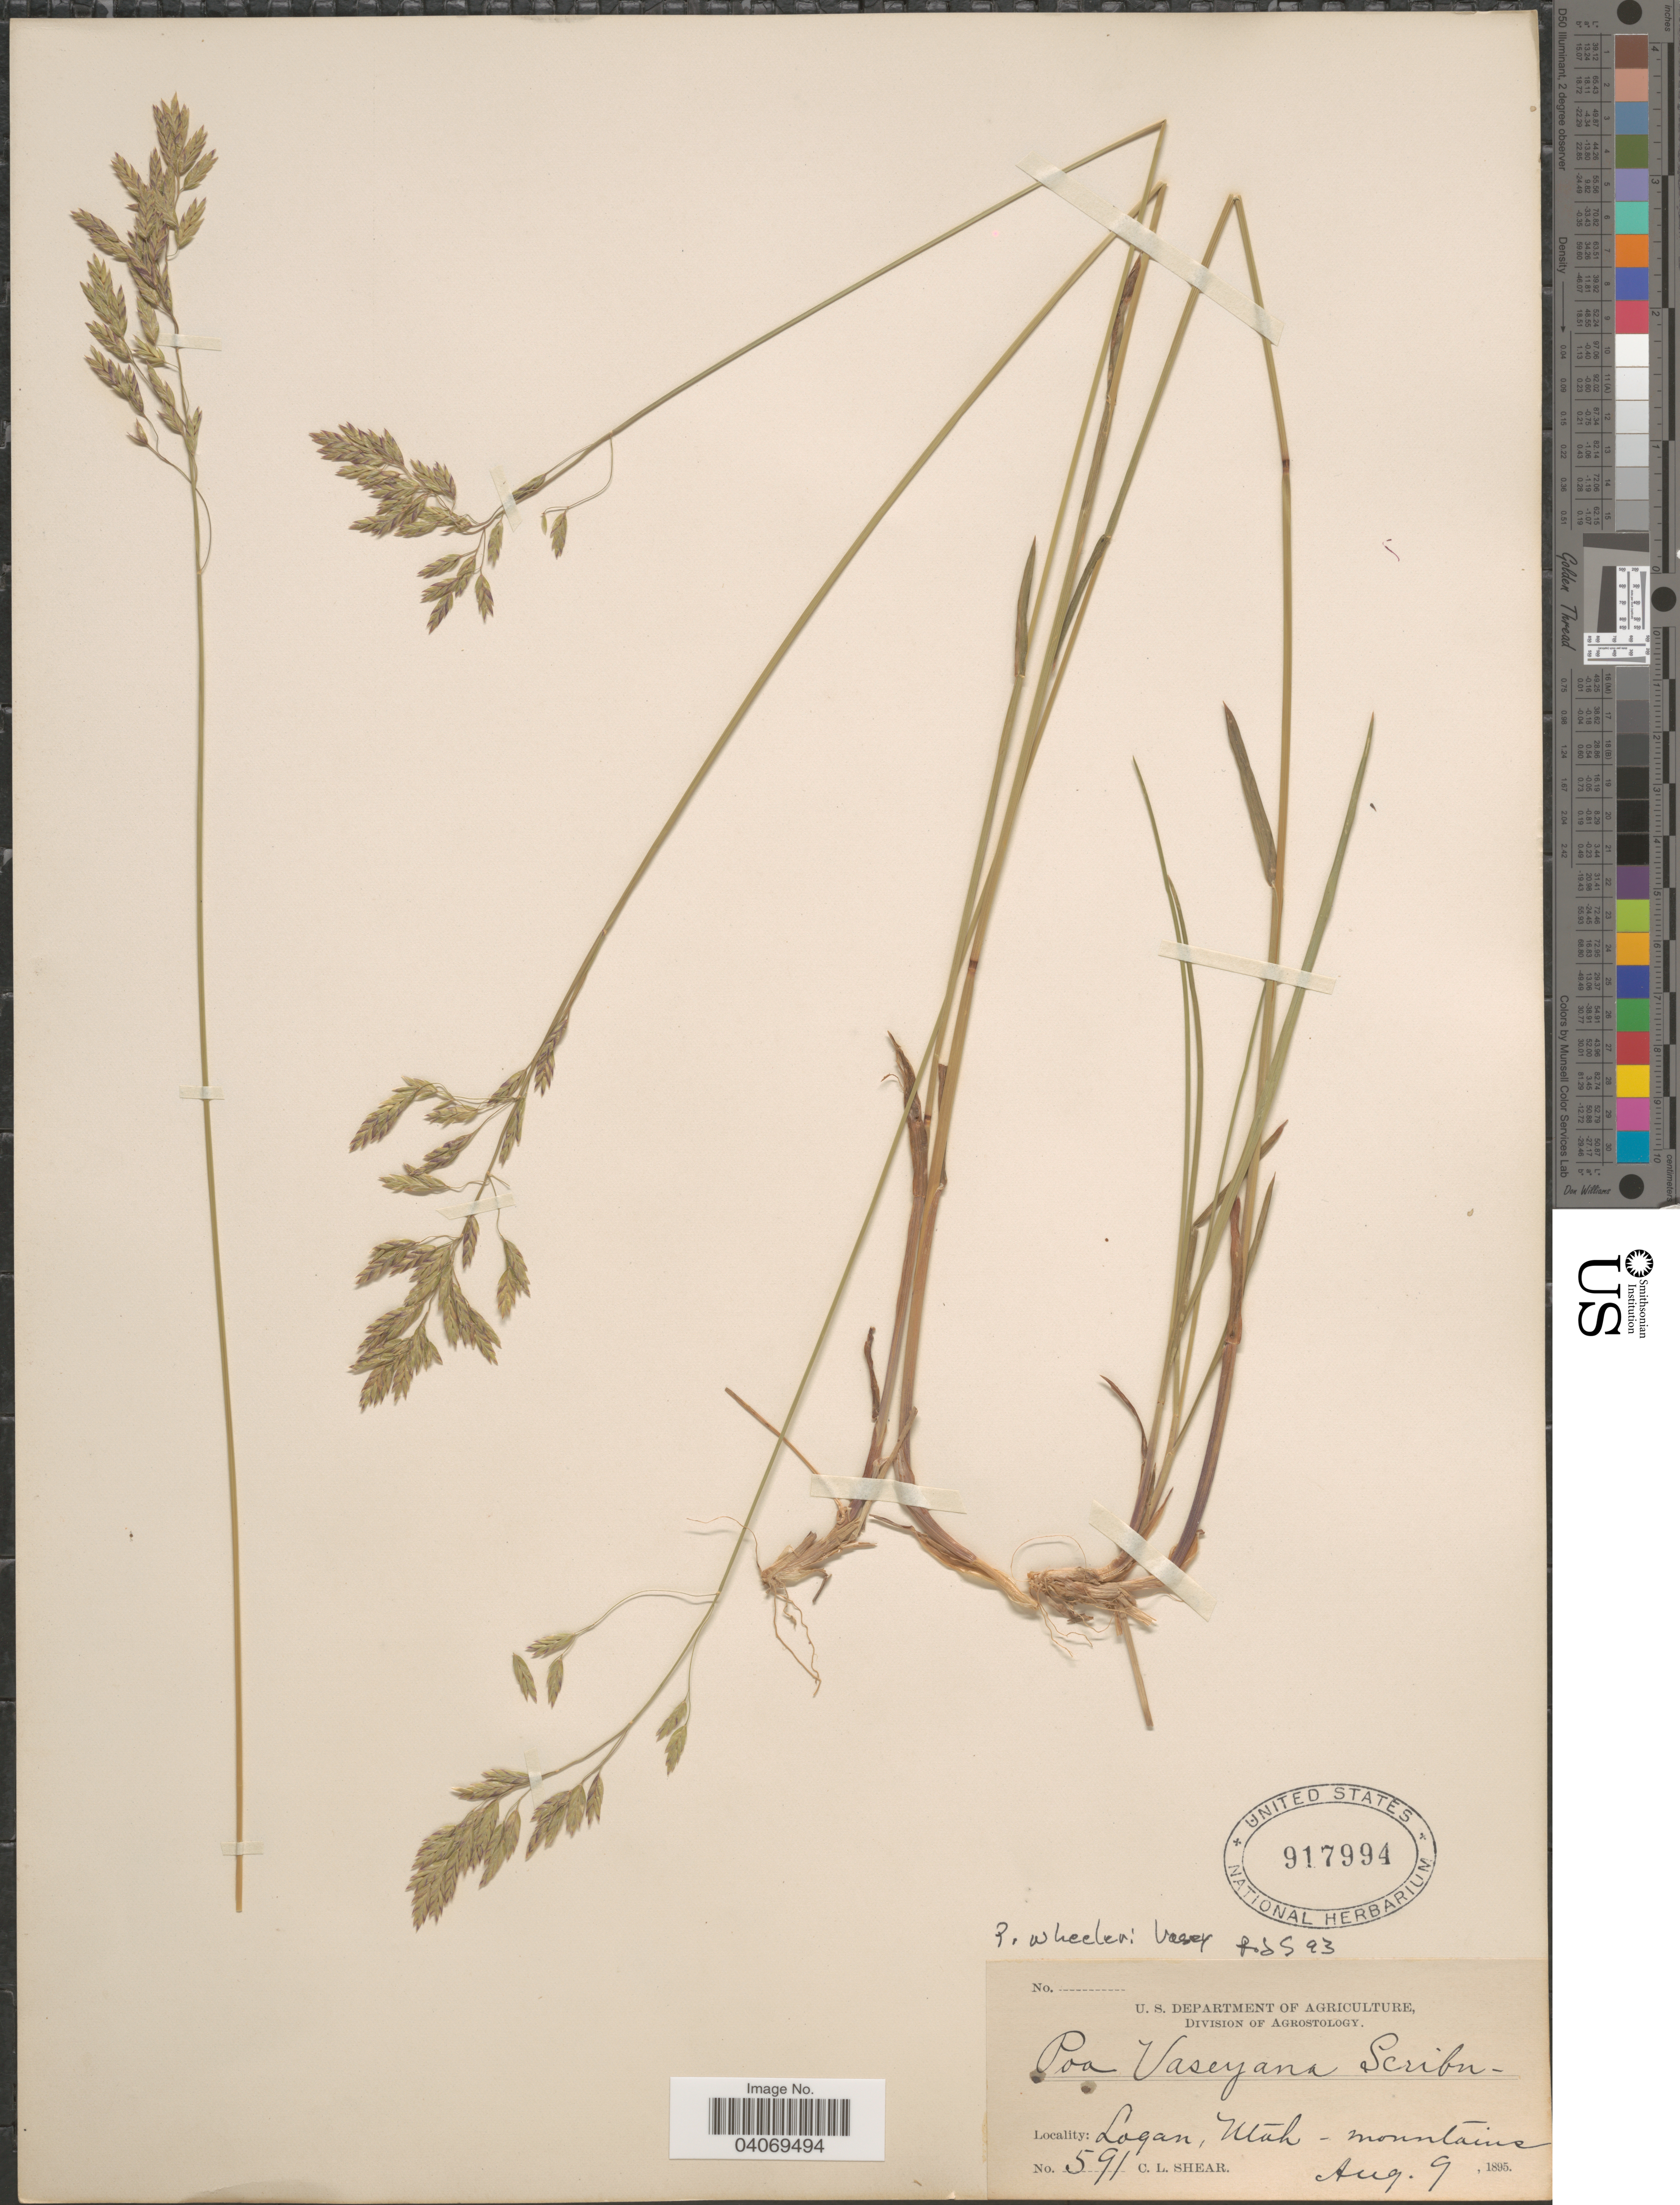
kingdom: Plantae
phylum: Tracheophyta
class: Liliopsida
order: Poales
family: Poaceae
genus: Poa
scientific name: Poa wheeleri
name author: Vasey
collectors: C. L. Shear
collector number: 591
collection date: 1895-08-09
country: United States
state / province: Utah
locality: Logan, mountains.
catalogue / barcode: US 917994